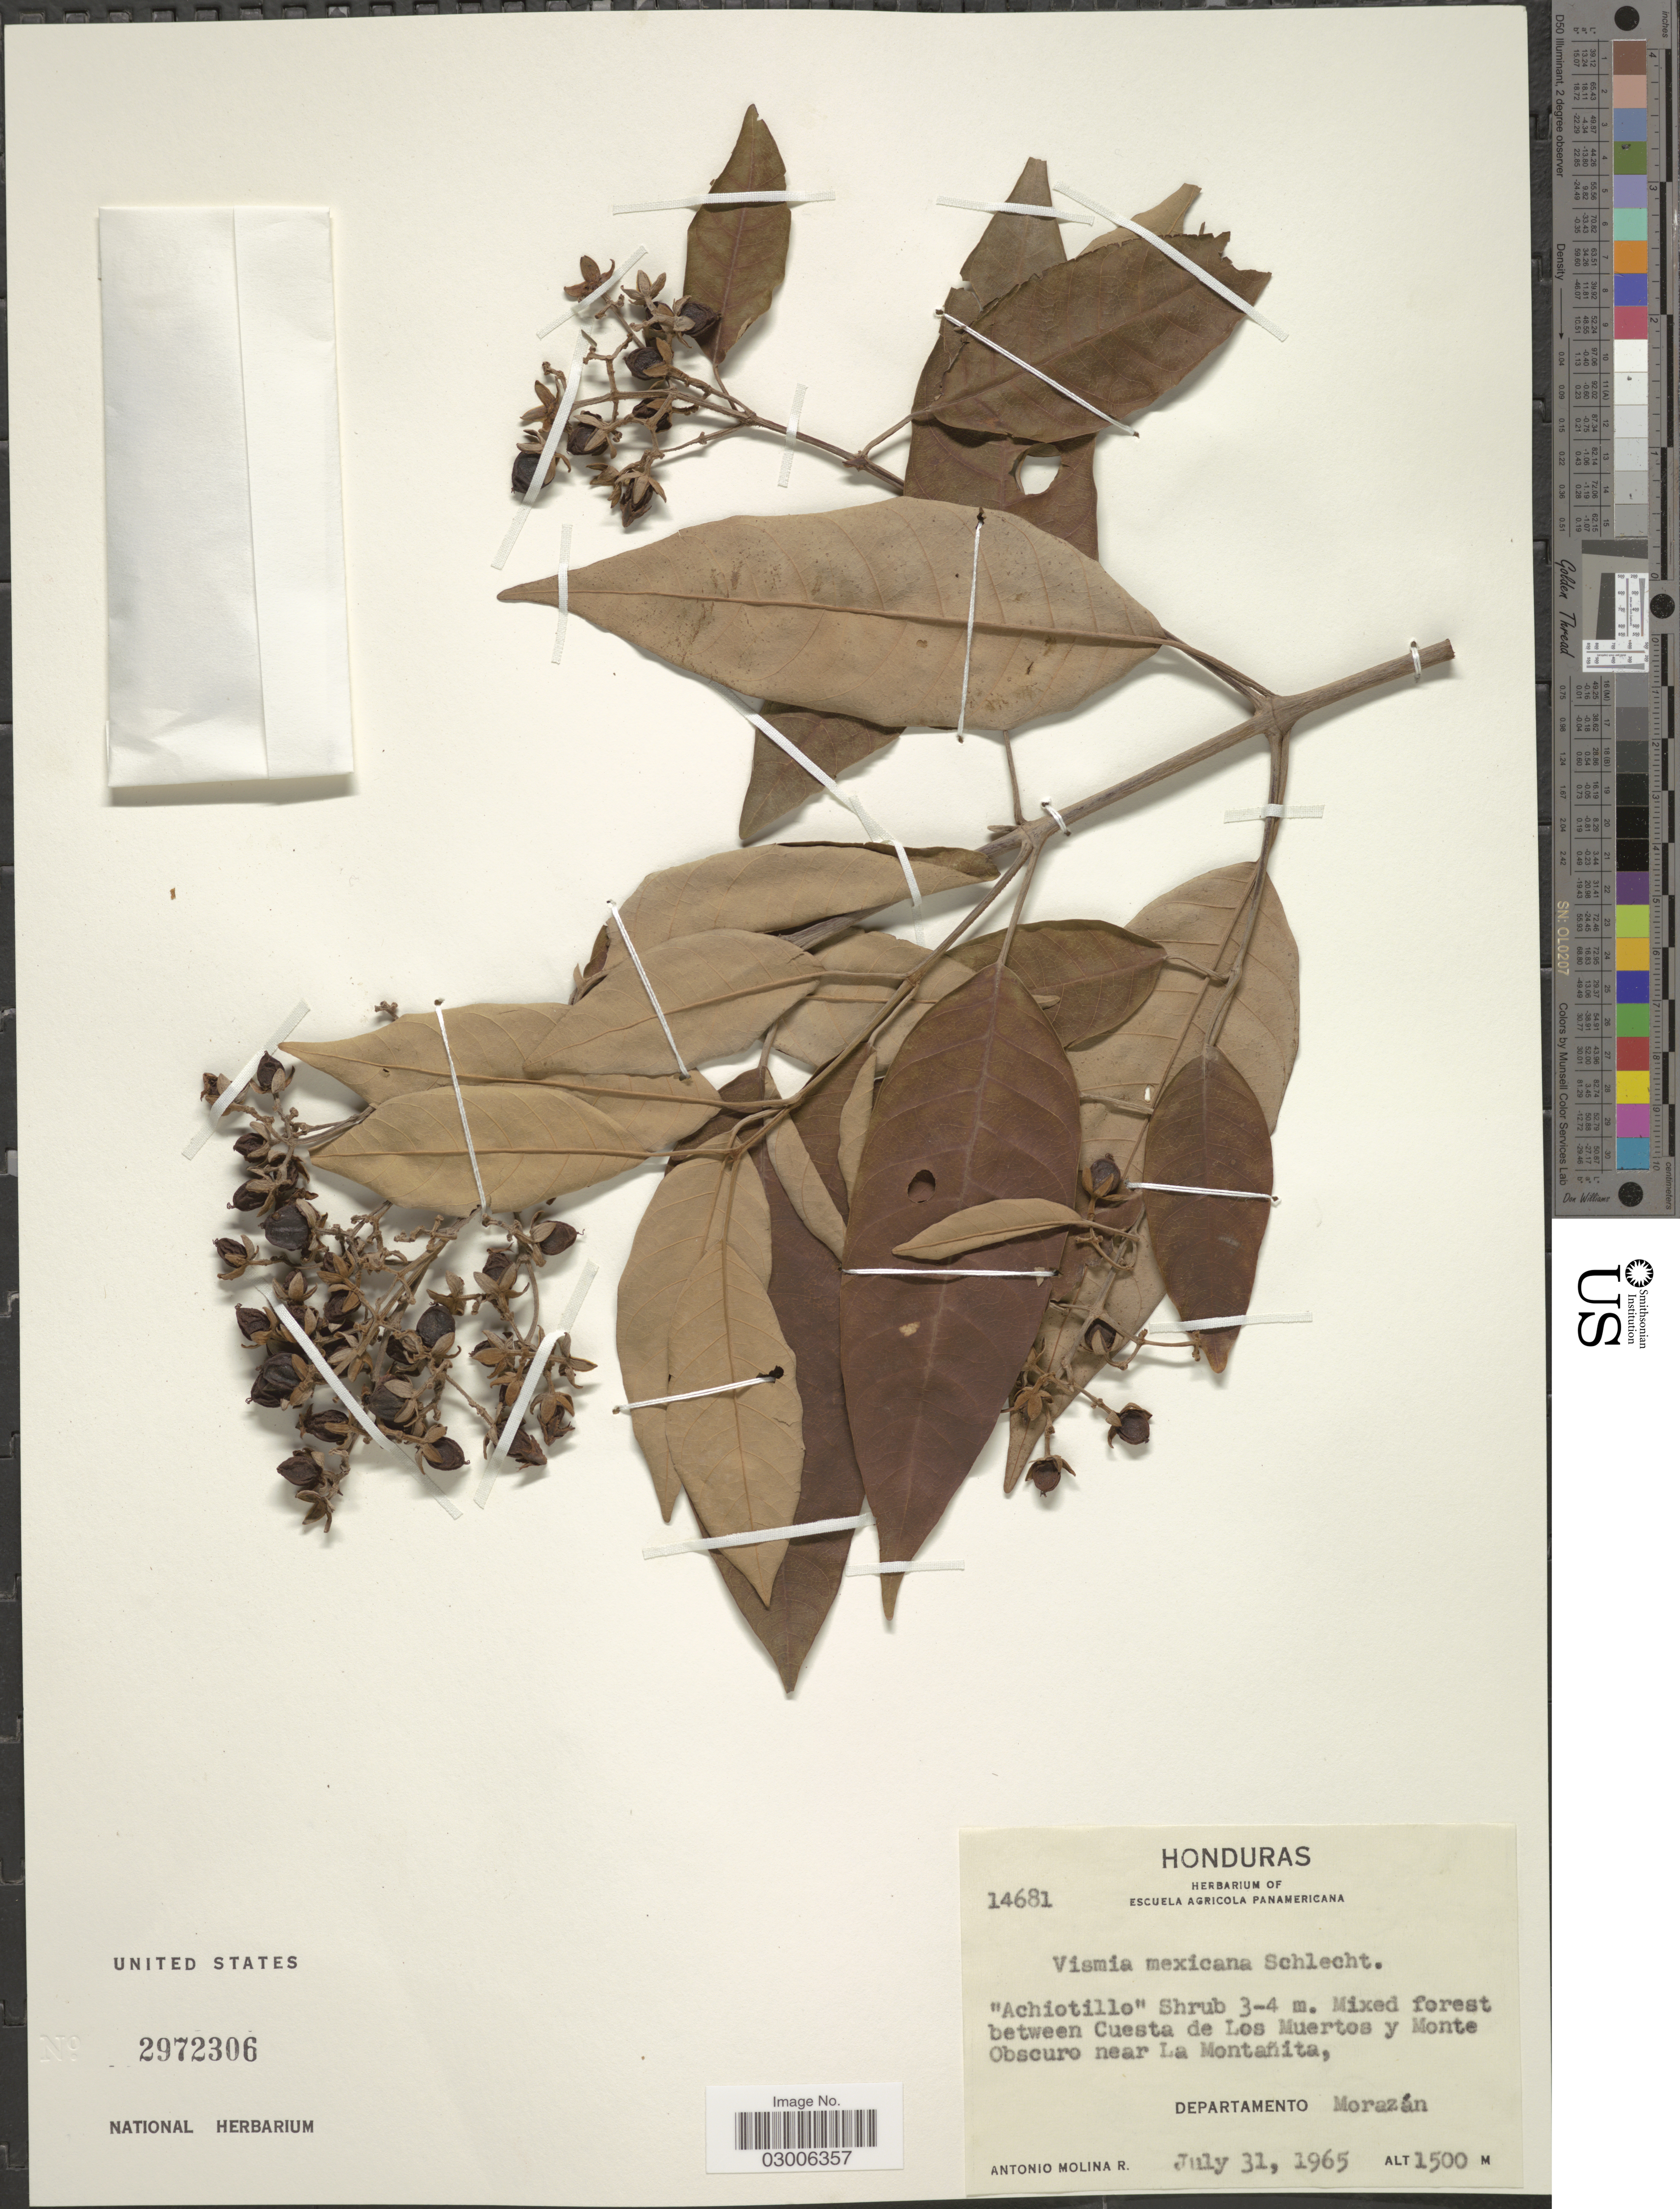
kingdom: Plantae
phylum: Tracheophyta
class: Magnoliopsida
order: Malpighiales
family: Hypericaceae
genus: Vismia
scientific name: Vismia mexicana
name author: Schltdl.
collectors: A. Molina R.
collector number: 14681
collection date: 1965-07-31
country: Honduras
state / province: Fco. Morazán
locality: Between Cuesta de Los Muertos y Monte Obscuro near La Montañita, Departamento Morazán.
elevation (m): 1500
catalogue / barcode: US 2972306